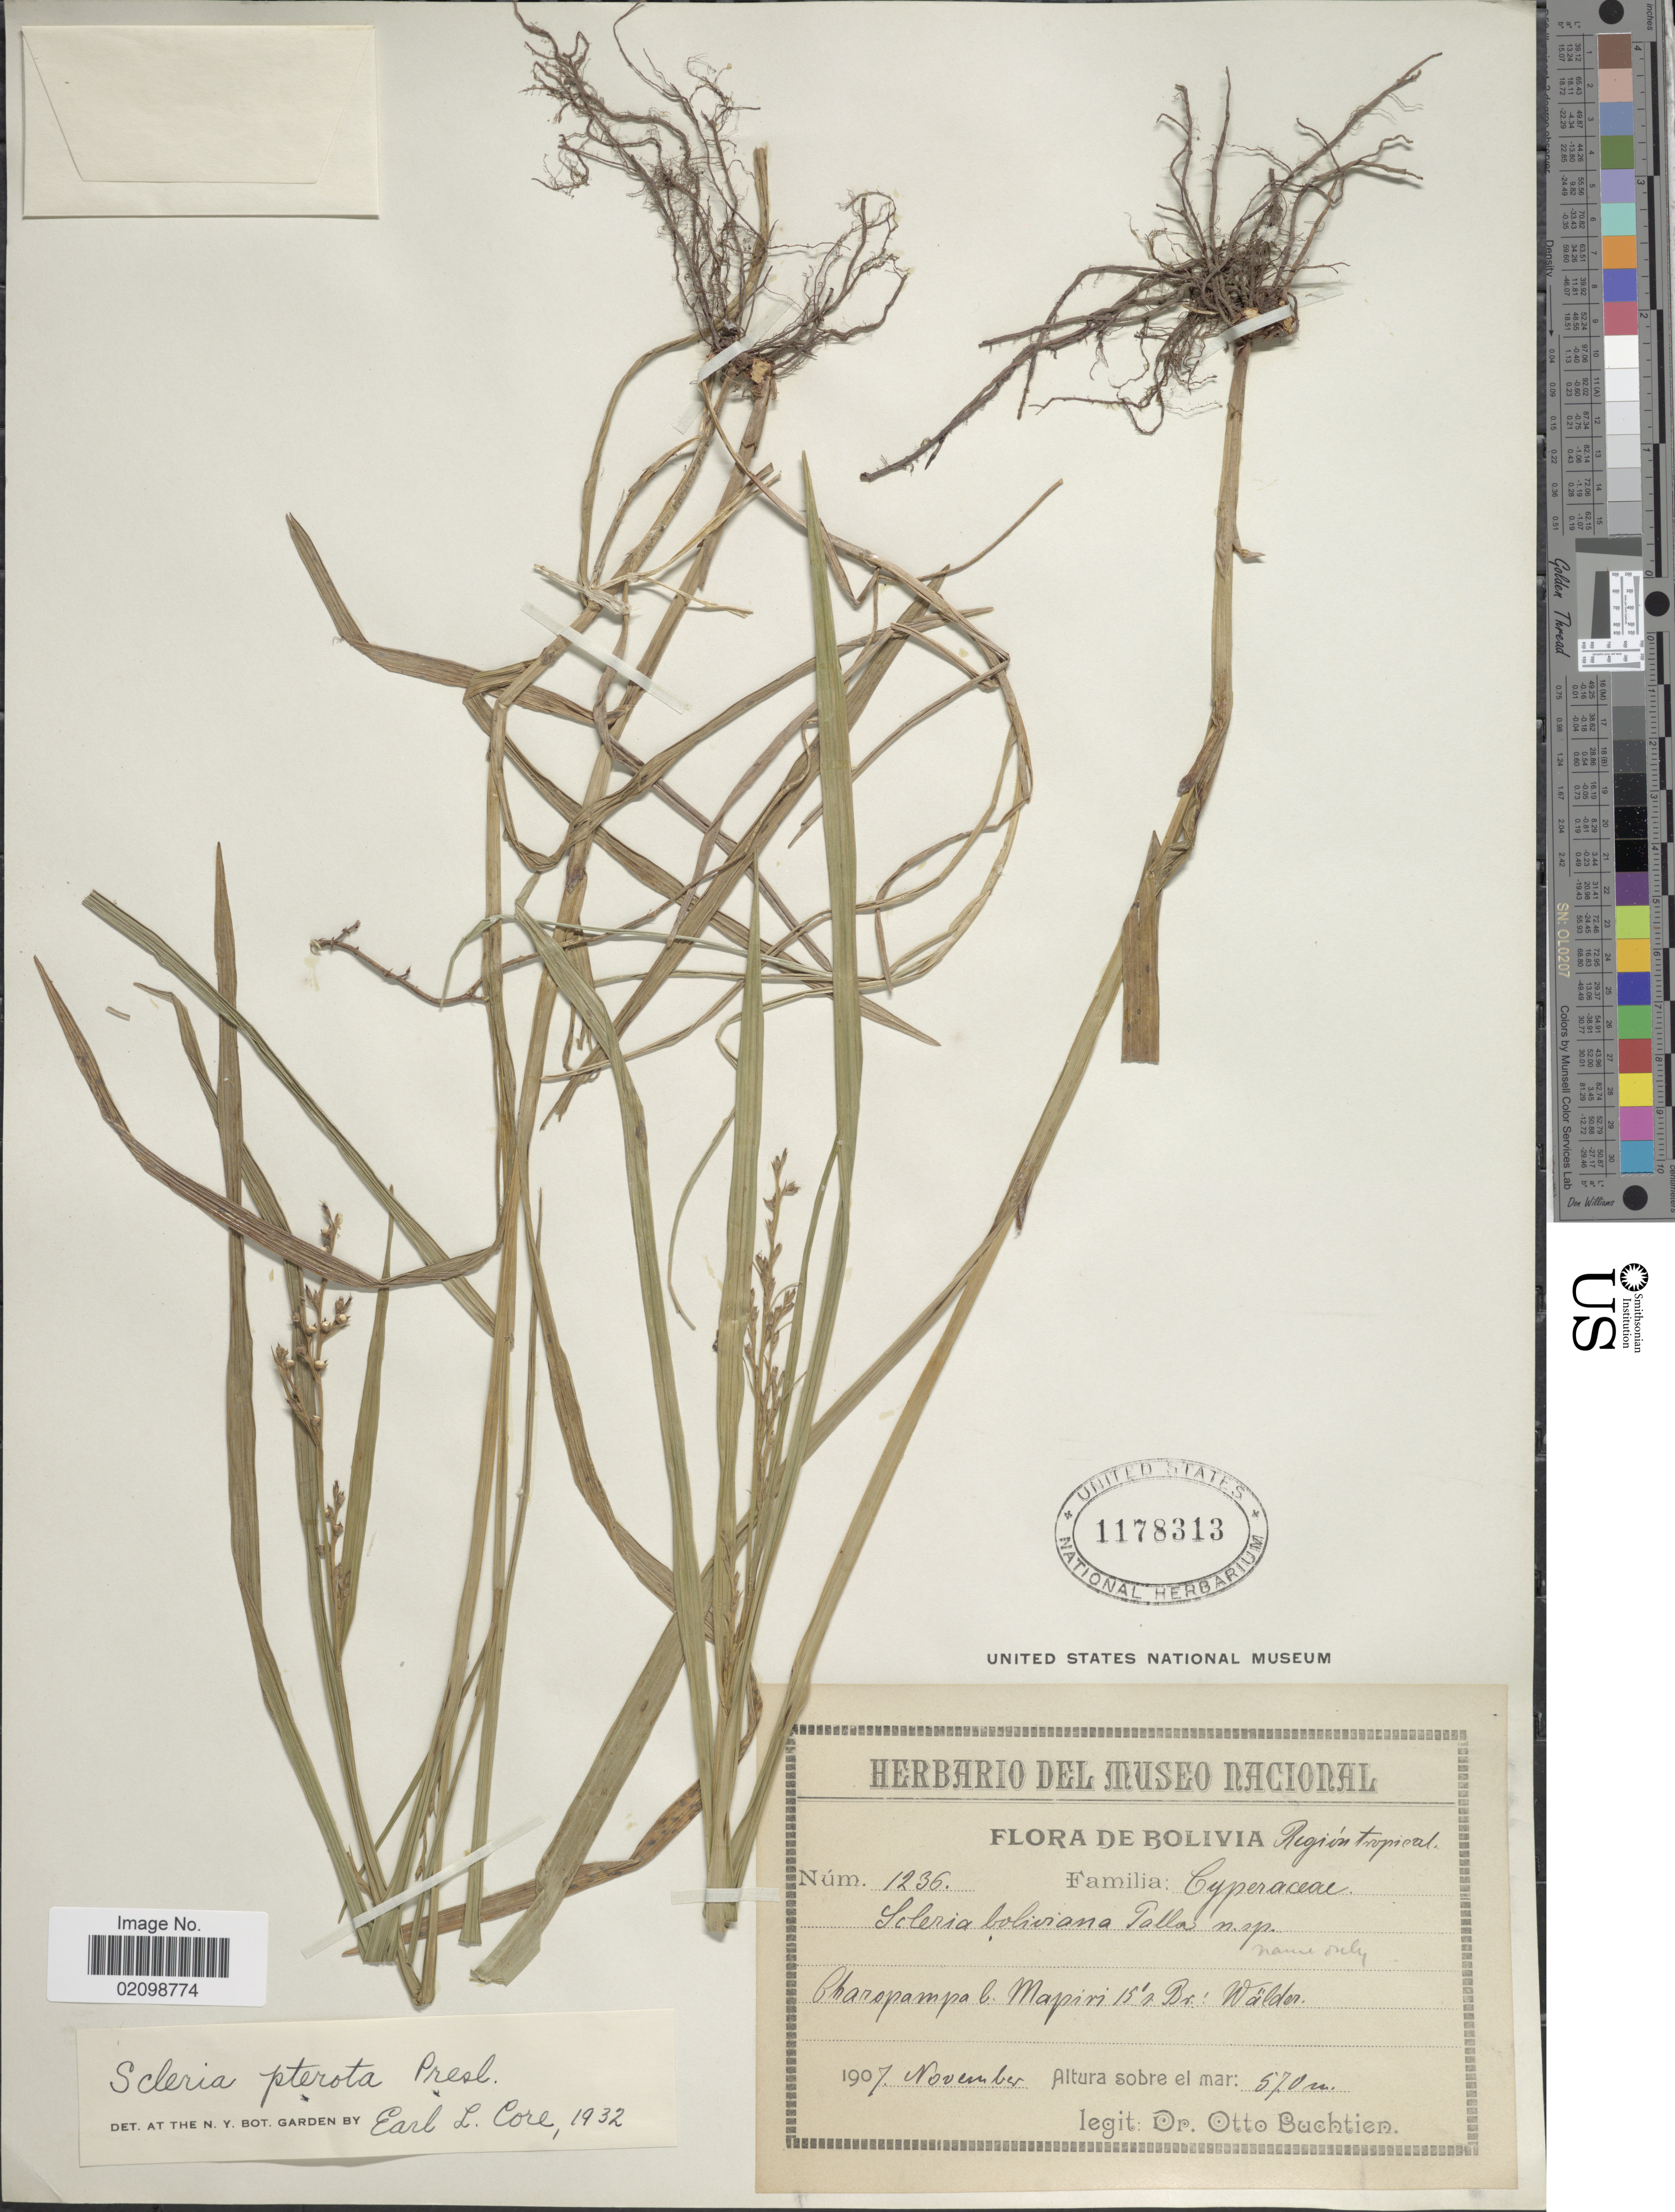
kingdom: Plantae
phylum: Tracheophyta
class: Liliopsida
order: Poales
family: Cyperaceae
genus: Scleria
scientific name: Scleria gaertneri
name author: Raddi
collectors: O. Buchtien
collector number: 1236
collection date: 1907-11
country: Bolivia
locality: Region tropical, Pharopampa b. Mapiri: Walden.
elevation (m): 570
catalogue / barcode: US 1178313